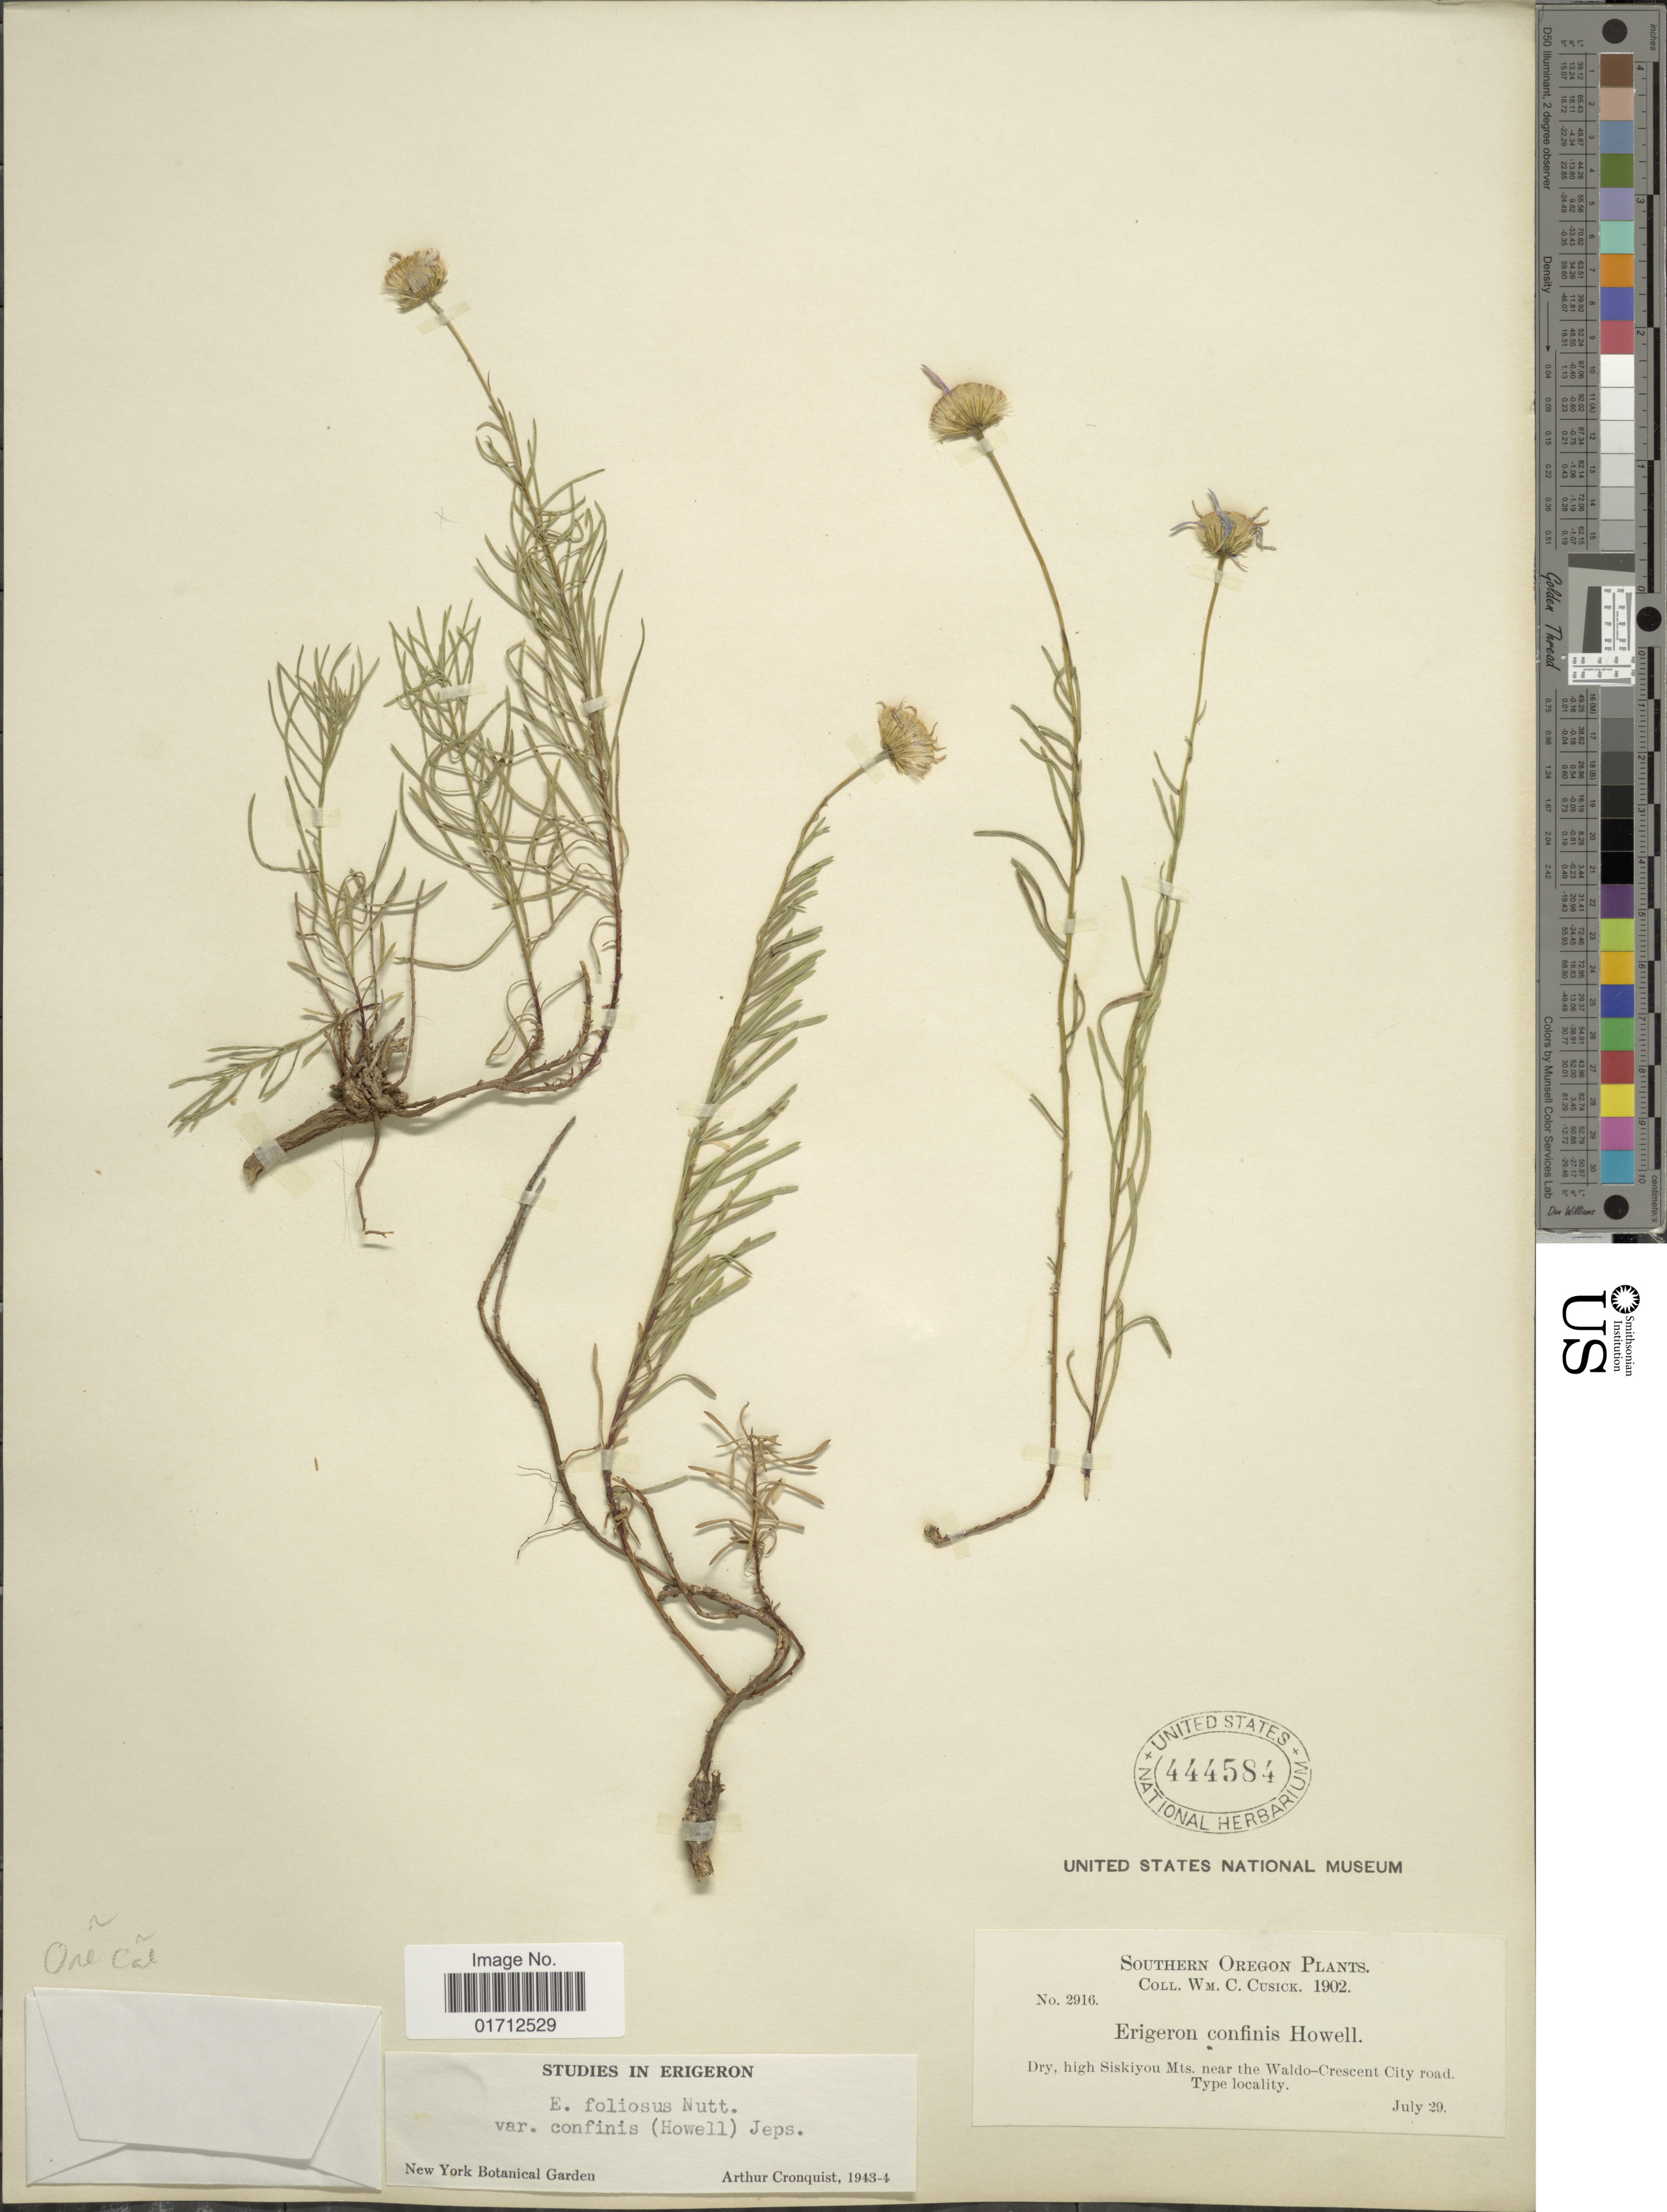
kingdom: Plantae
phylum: Tracheophyta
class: Magnoliopsida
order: Asterales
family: Asteraceae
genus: Erigeron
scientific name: Erigeron foliosus var. confinis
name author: (Howell) Jeps.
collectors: W. C. Cusick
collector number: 2916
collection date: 1902-07-29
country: United States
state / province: Oregon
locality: Southern Oregon, high Siskiyou Mts. near the Waldo-Crescent City road.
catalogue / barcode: US 444584